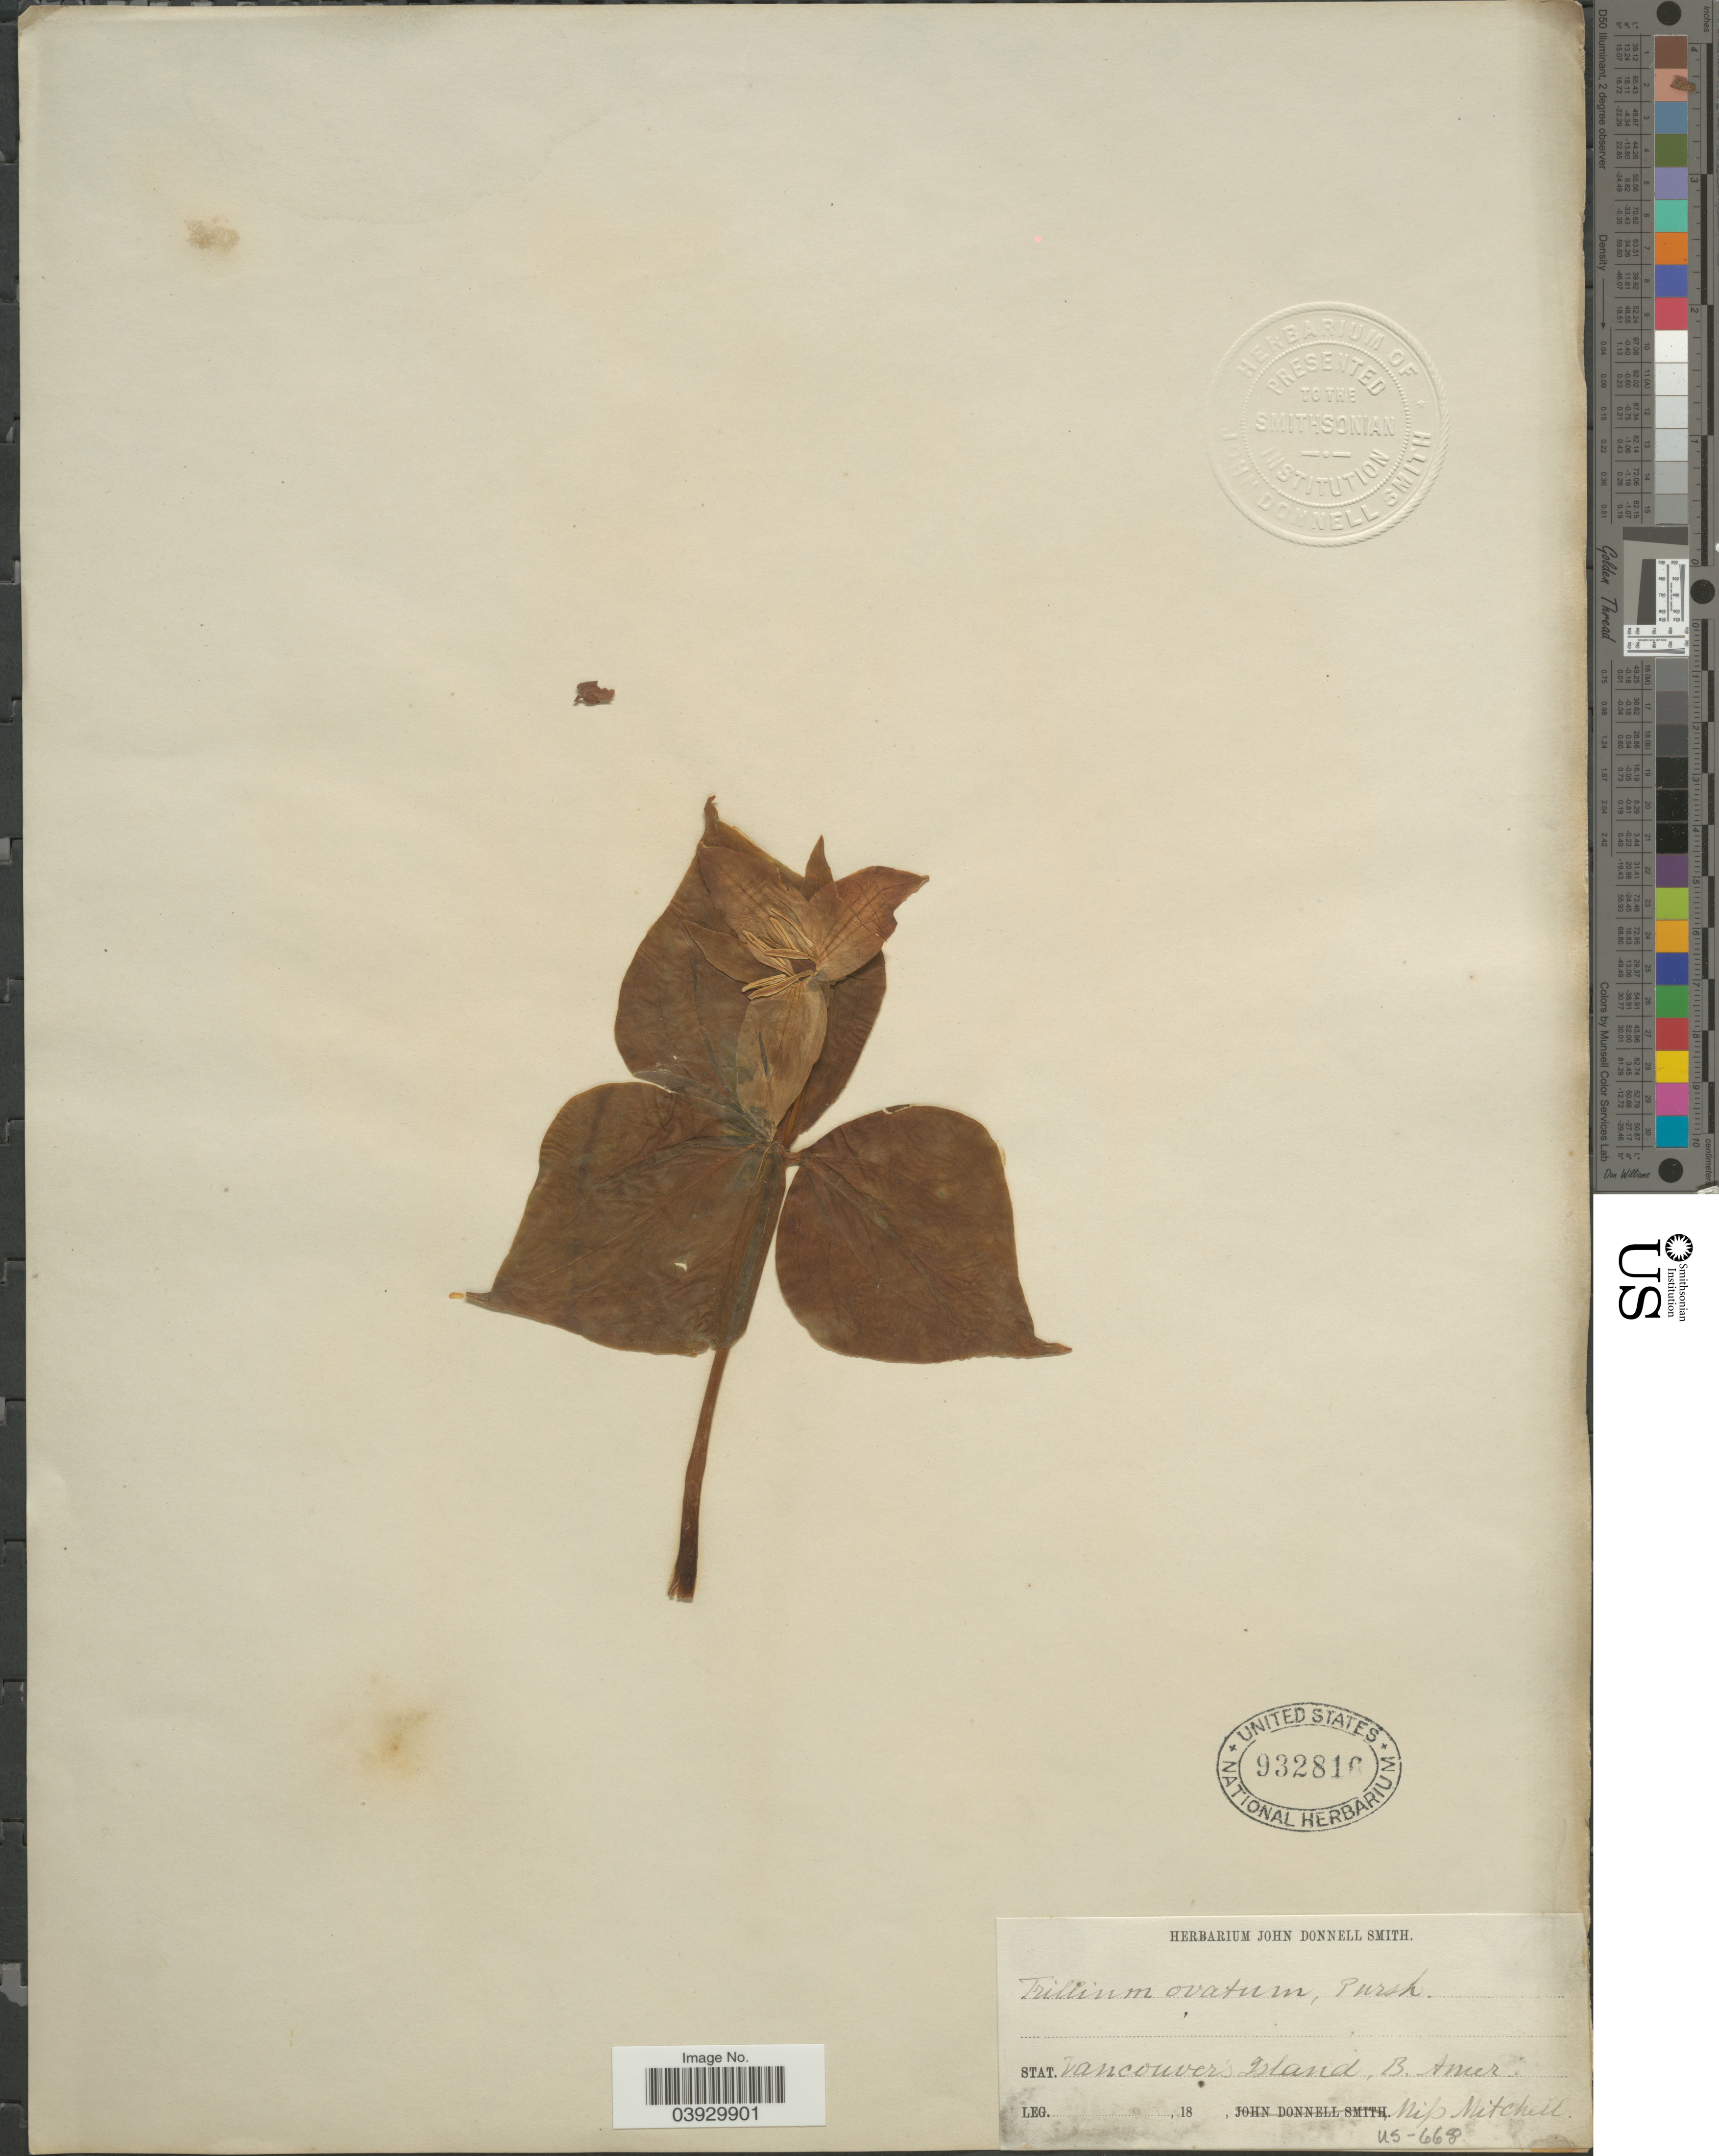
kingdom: Plantae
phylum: Tracheophyta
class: Liliopsida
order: Liliales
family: Melanthiaceae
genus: Trillium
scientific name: Trillium ovatum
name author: Pursh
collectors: M. Mitchell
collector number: US-668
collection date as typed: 18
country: Canada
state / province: British Columbia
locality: Stat. Vancouver's Island, B. Amer.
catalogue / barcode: US 932816